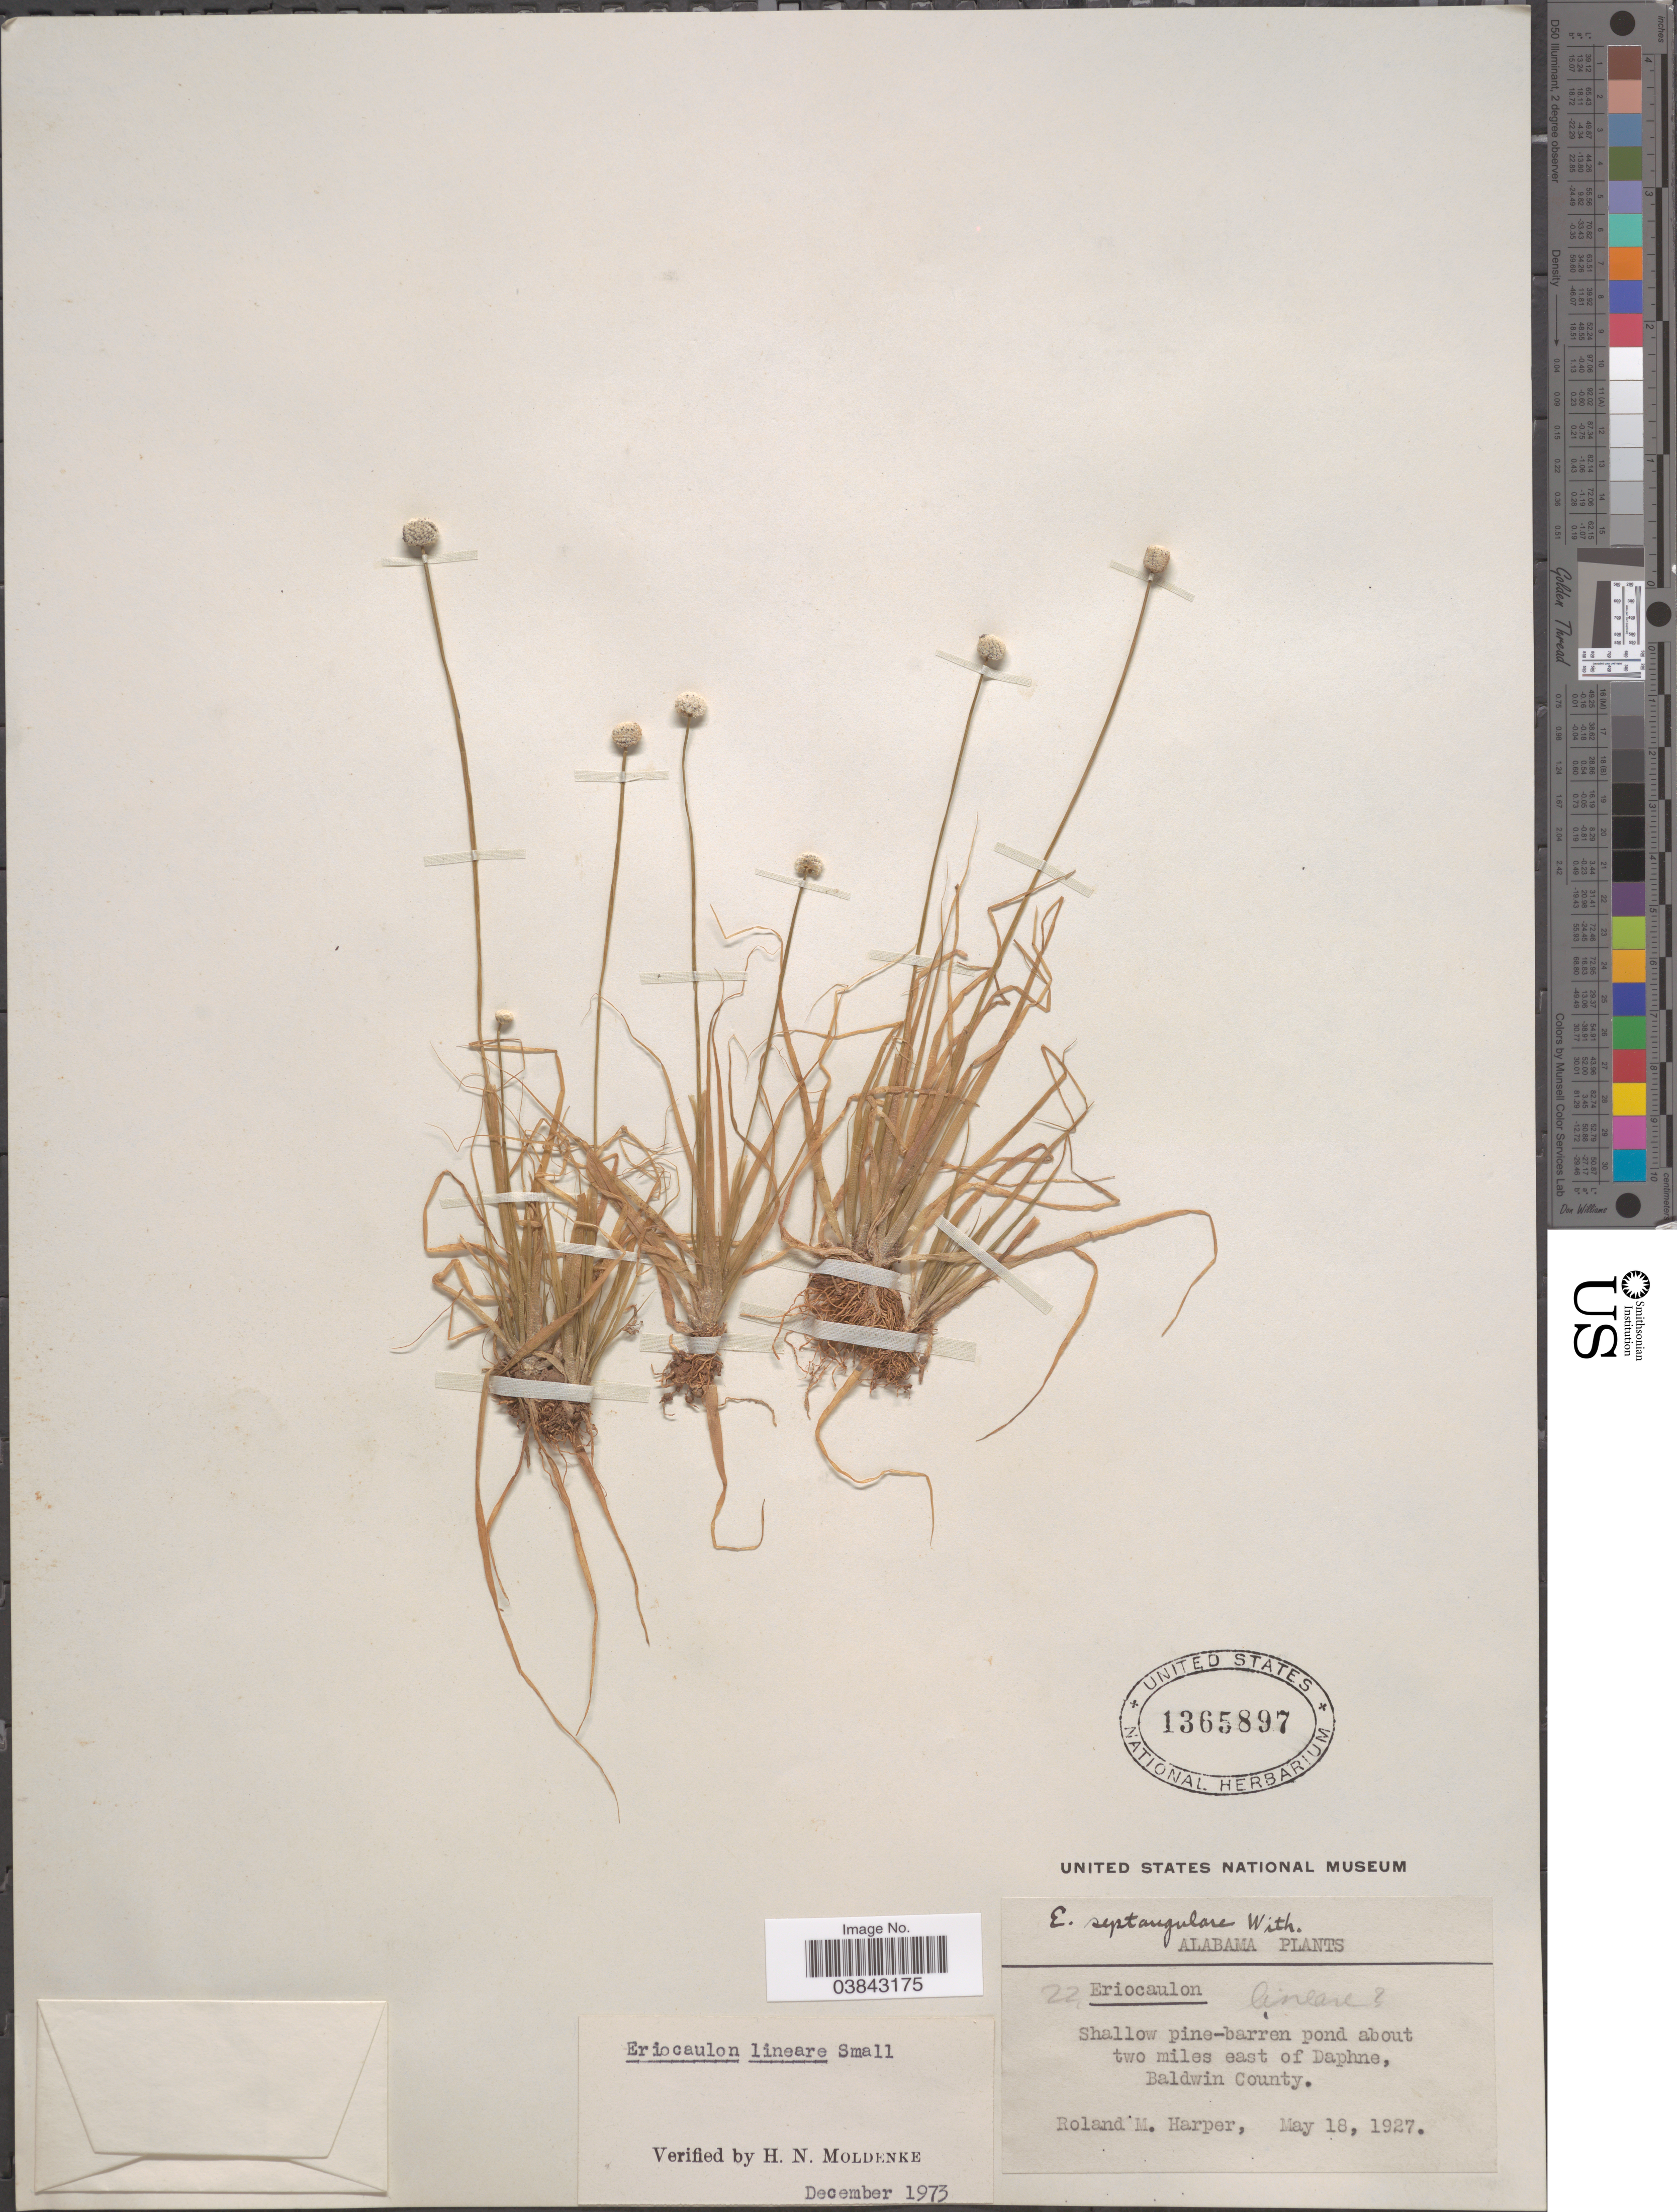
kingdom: Plantae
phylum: Tracheophyta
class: Liliopsida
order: Poales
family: Eriocaulaceae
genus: Eriocaulon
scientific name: Eriocaulon lineare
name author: Small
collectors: R. M. Harper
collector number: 22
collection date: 1927-05-18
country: United States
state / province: Alabama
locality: About two miles east of Daphne, Baldwin County.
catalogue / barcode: US 1365897